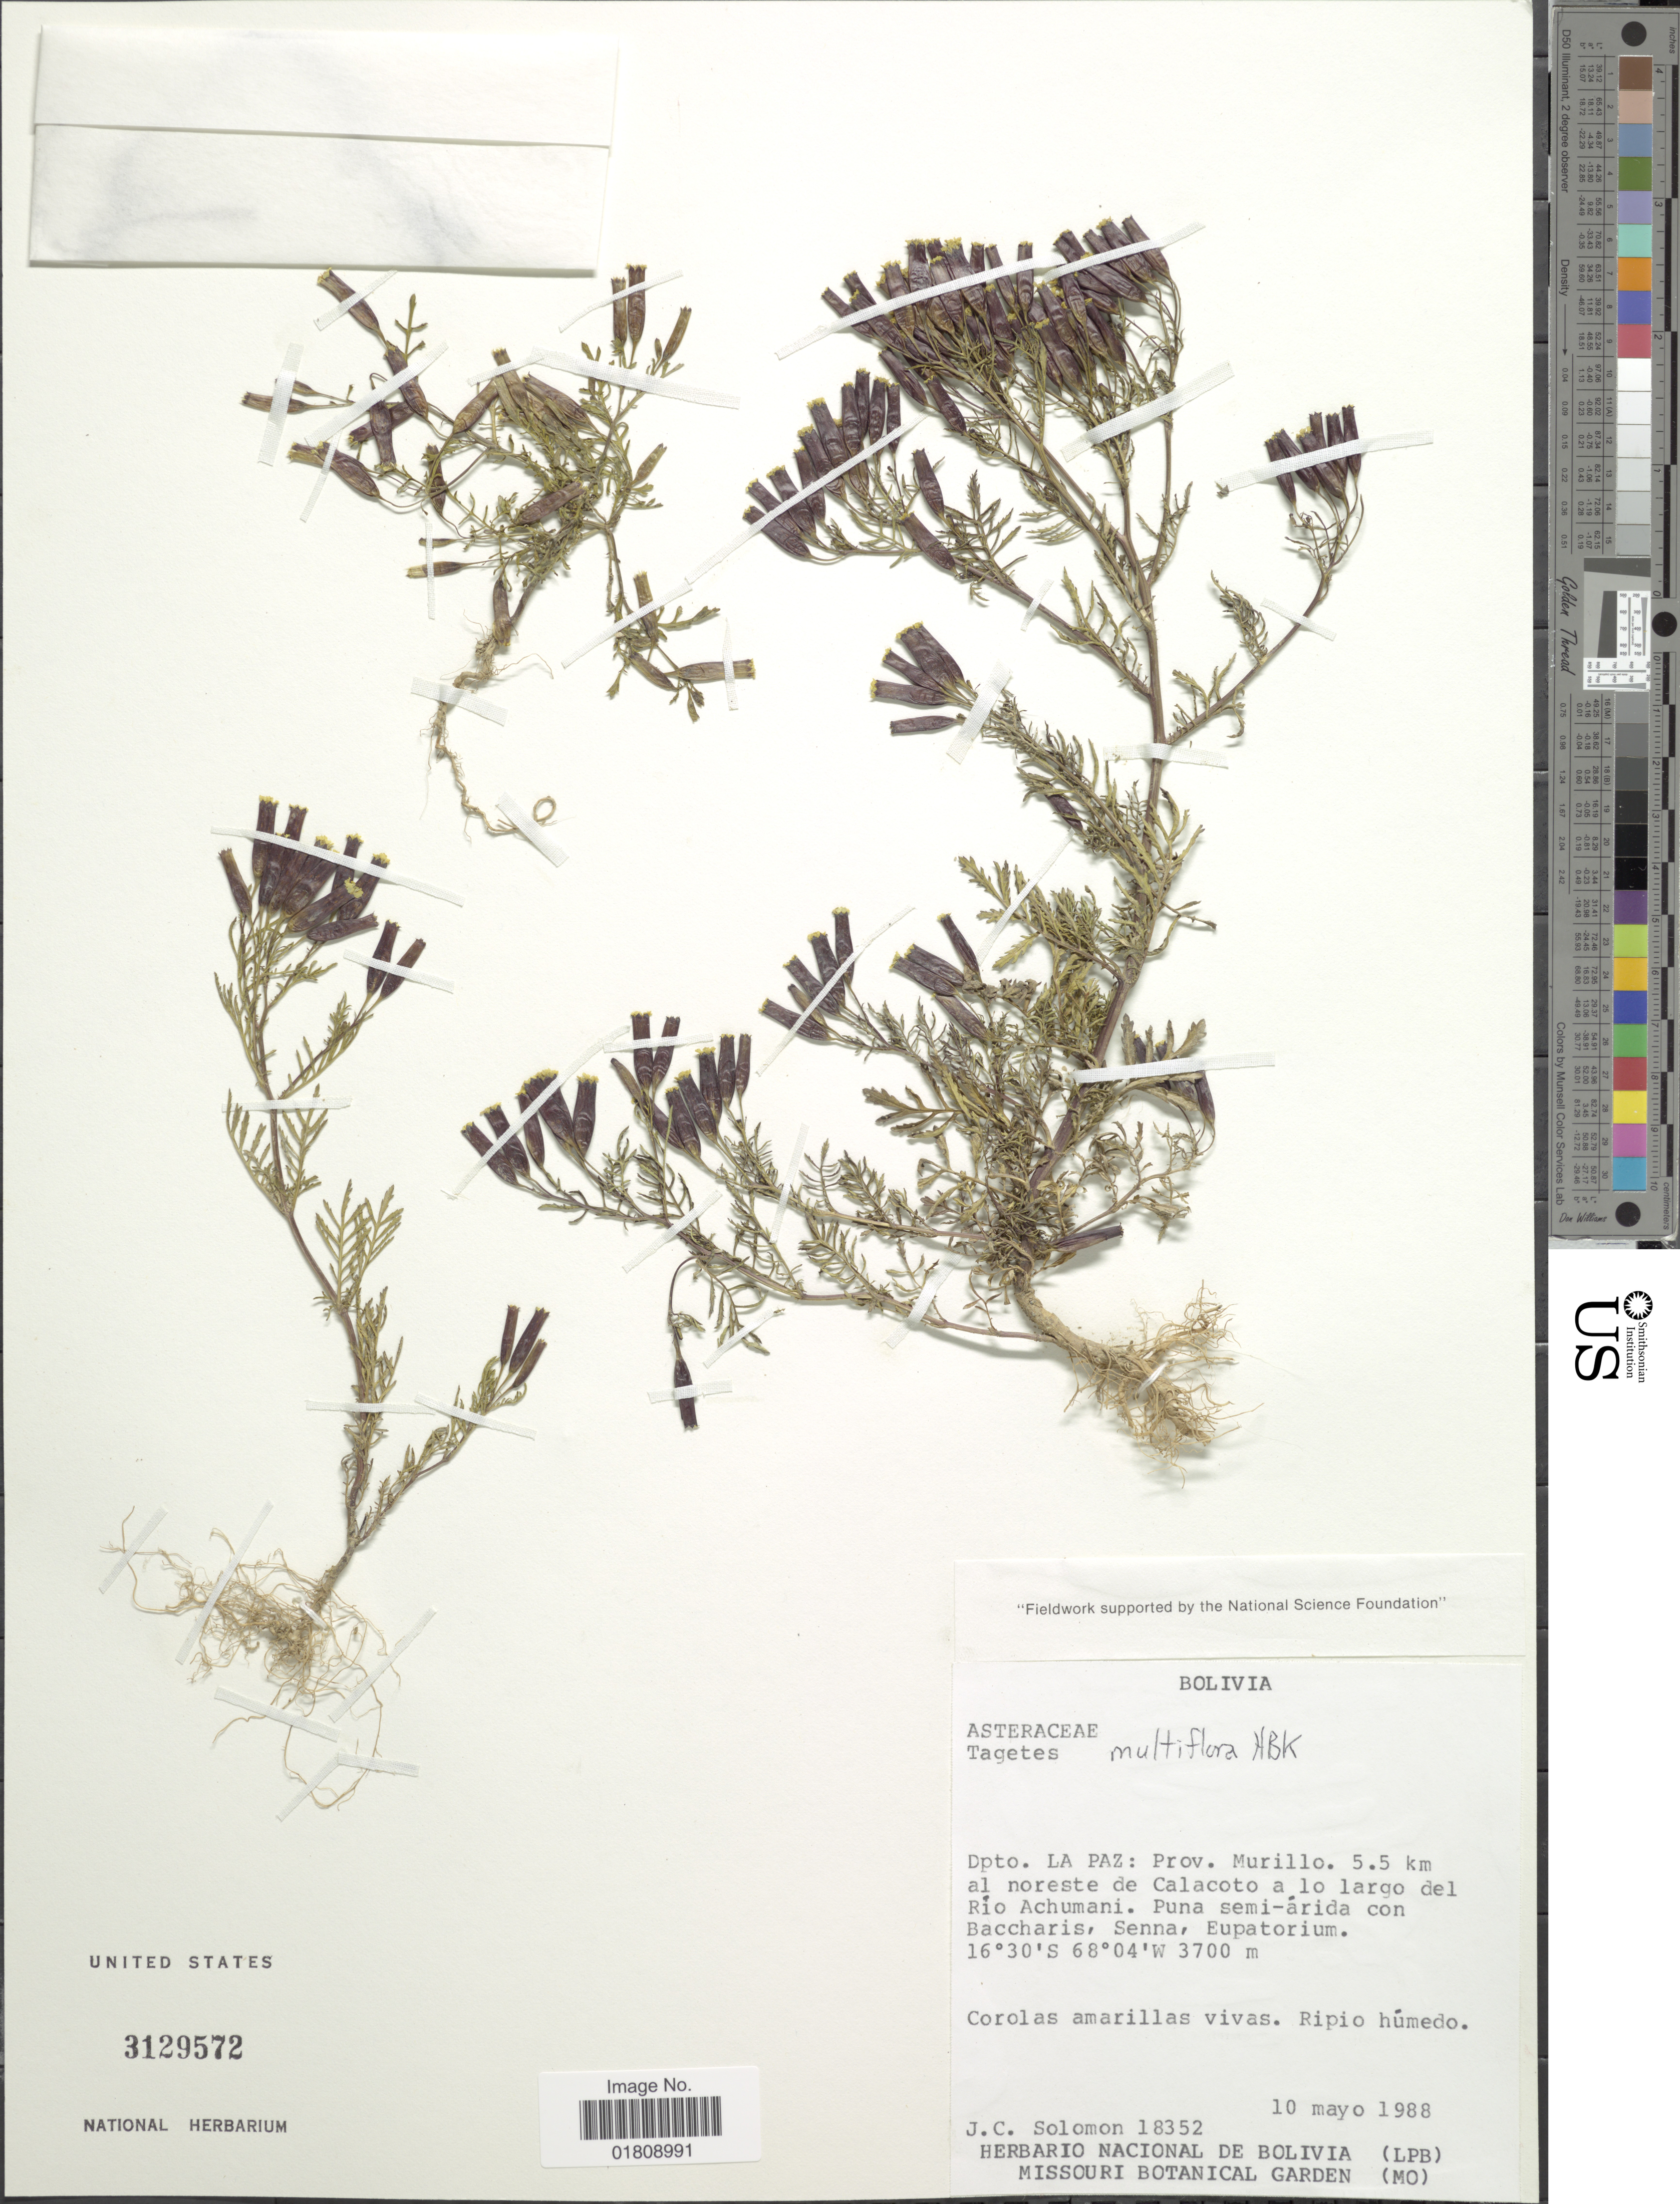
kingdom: Plantae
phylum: Tracheophyta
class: Magnoliopsida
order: Asterales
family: Asteraceae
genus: Tagetes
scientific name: Tagetes multiflora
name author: Kunth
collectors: J. C. Solomon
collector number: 18352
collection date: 1988-05-10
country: Bolivia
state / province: La Paz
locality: Prov. Murillo 5.5 km al noreste de Calacoto a lo larfo del Rio Achumani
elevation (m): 3700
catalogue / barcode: US 3129572